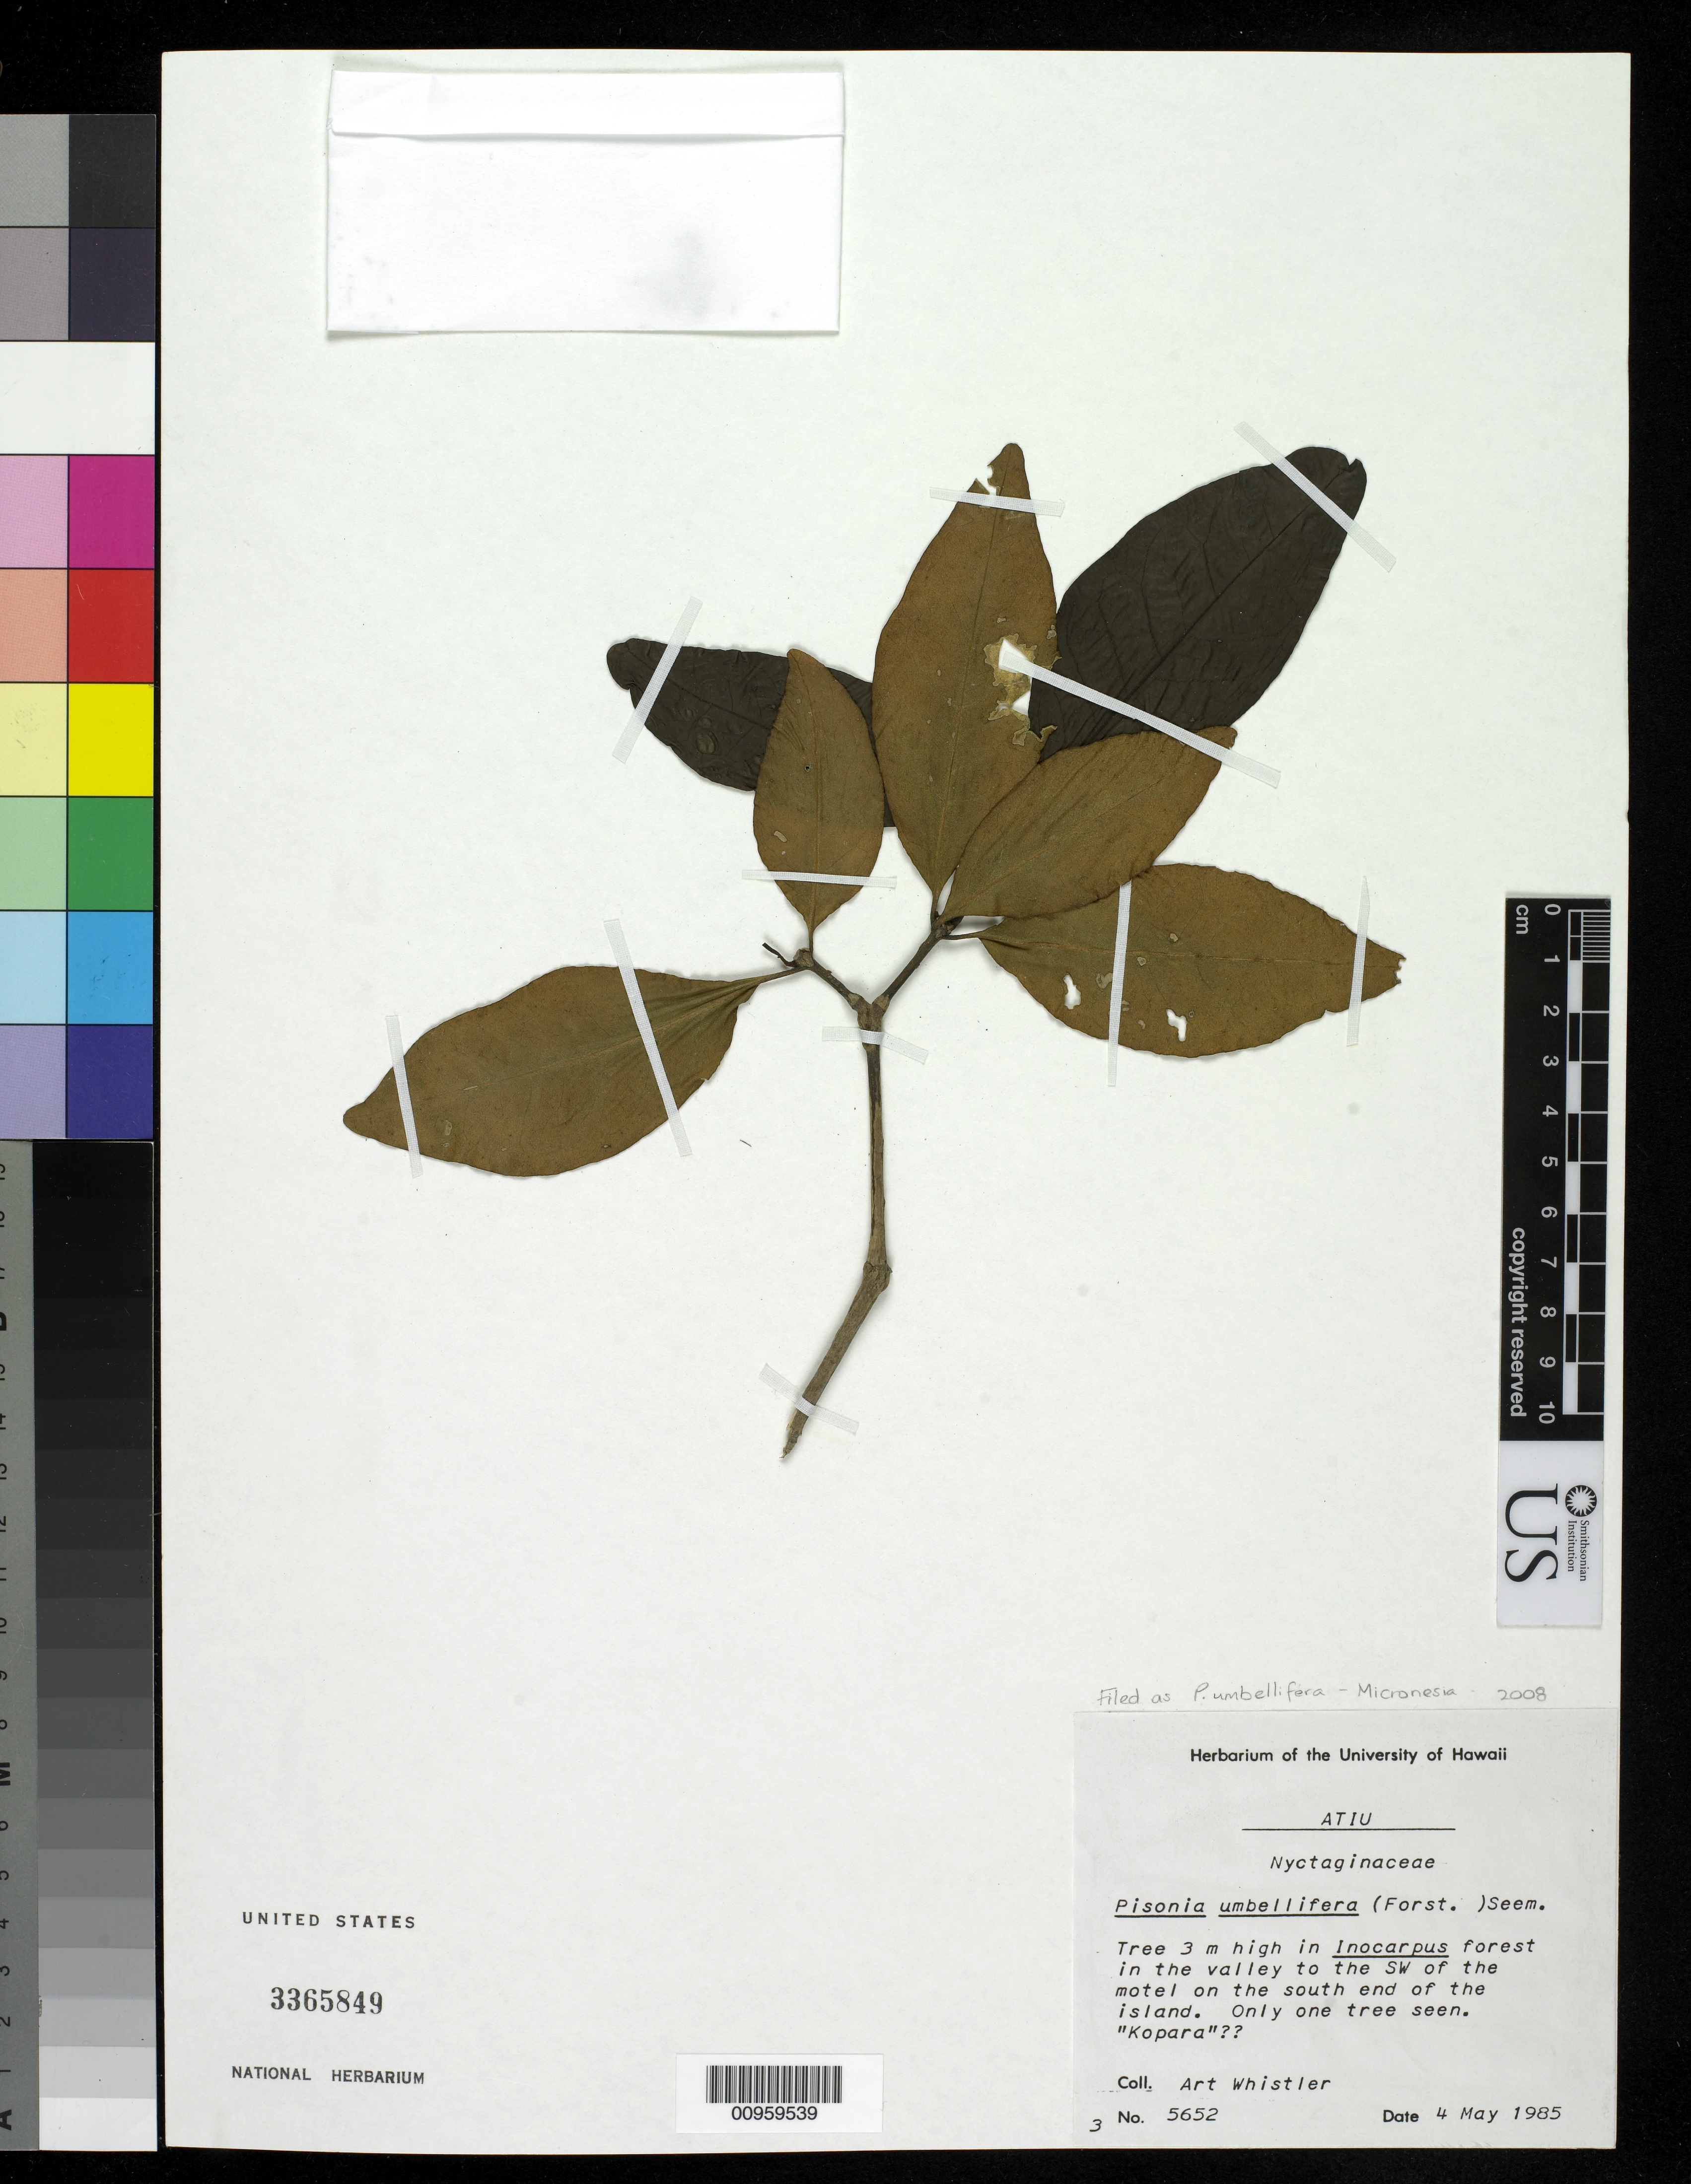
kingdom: Plantae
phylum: Tracheophyta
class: Magnoliopsida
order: Caryophyllales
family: Nyctaginaceae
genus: Ceodes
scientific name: Ceodes umbellifera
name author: J.R. Forst. & G. Forst.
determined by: Wagner, W. L., (BOT), Smithsonian Institution - National Museum of Natural History (UNITED STATES)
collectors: A. Whistler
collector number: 5652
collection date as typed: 04 May 1985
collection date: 1985-05-04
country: Cook Islands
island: Atiu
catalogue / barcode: US 3365849